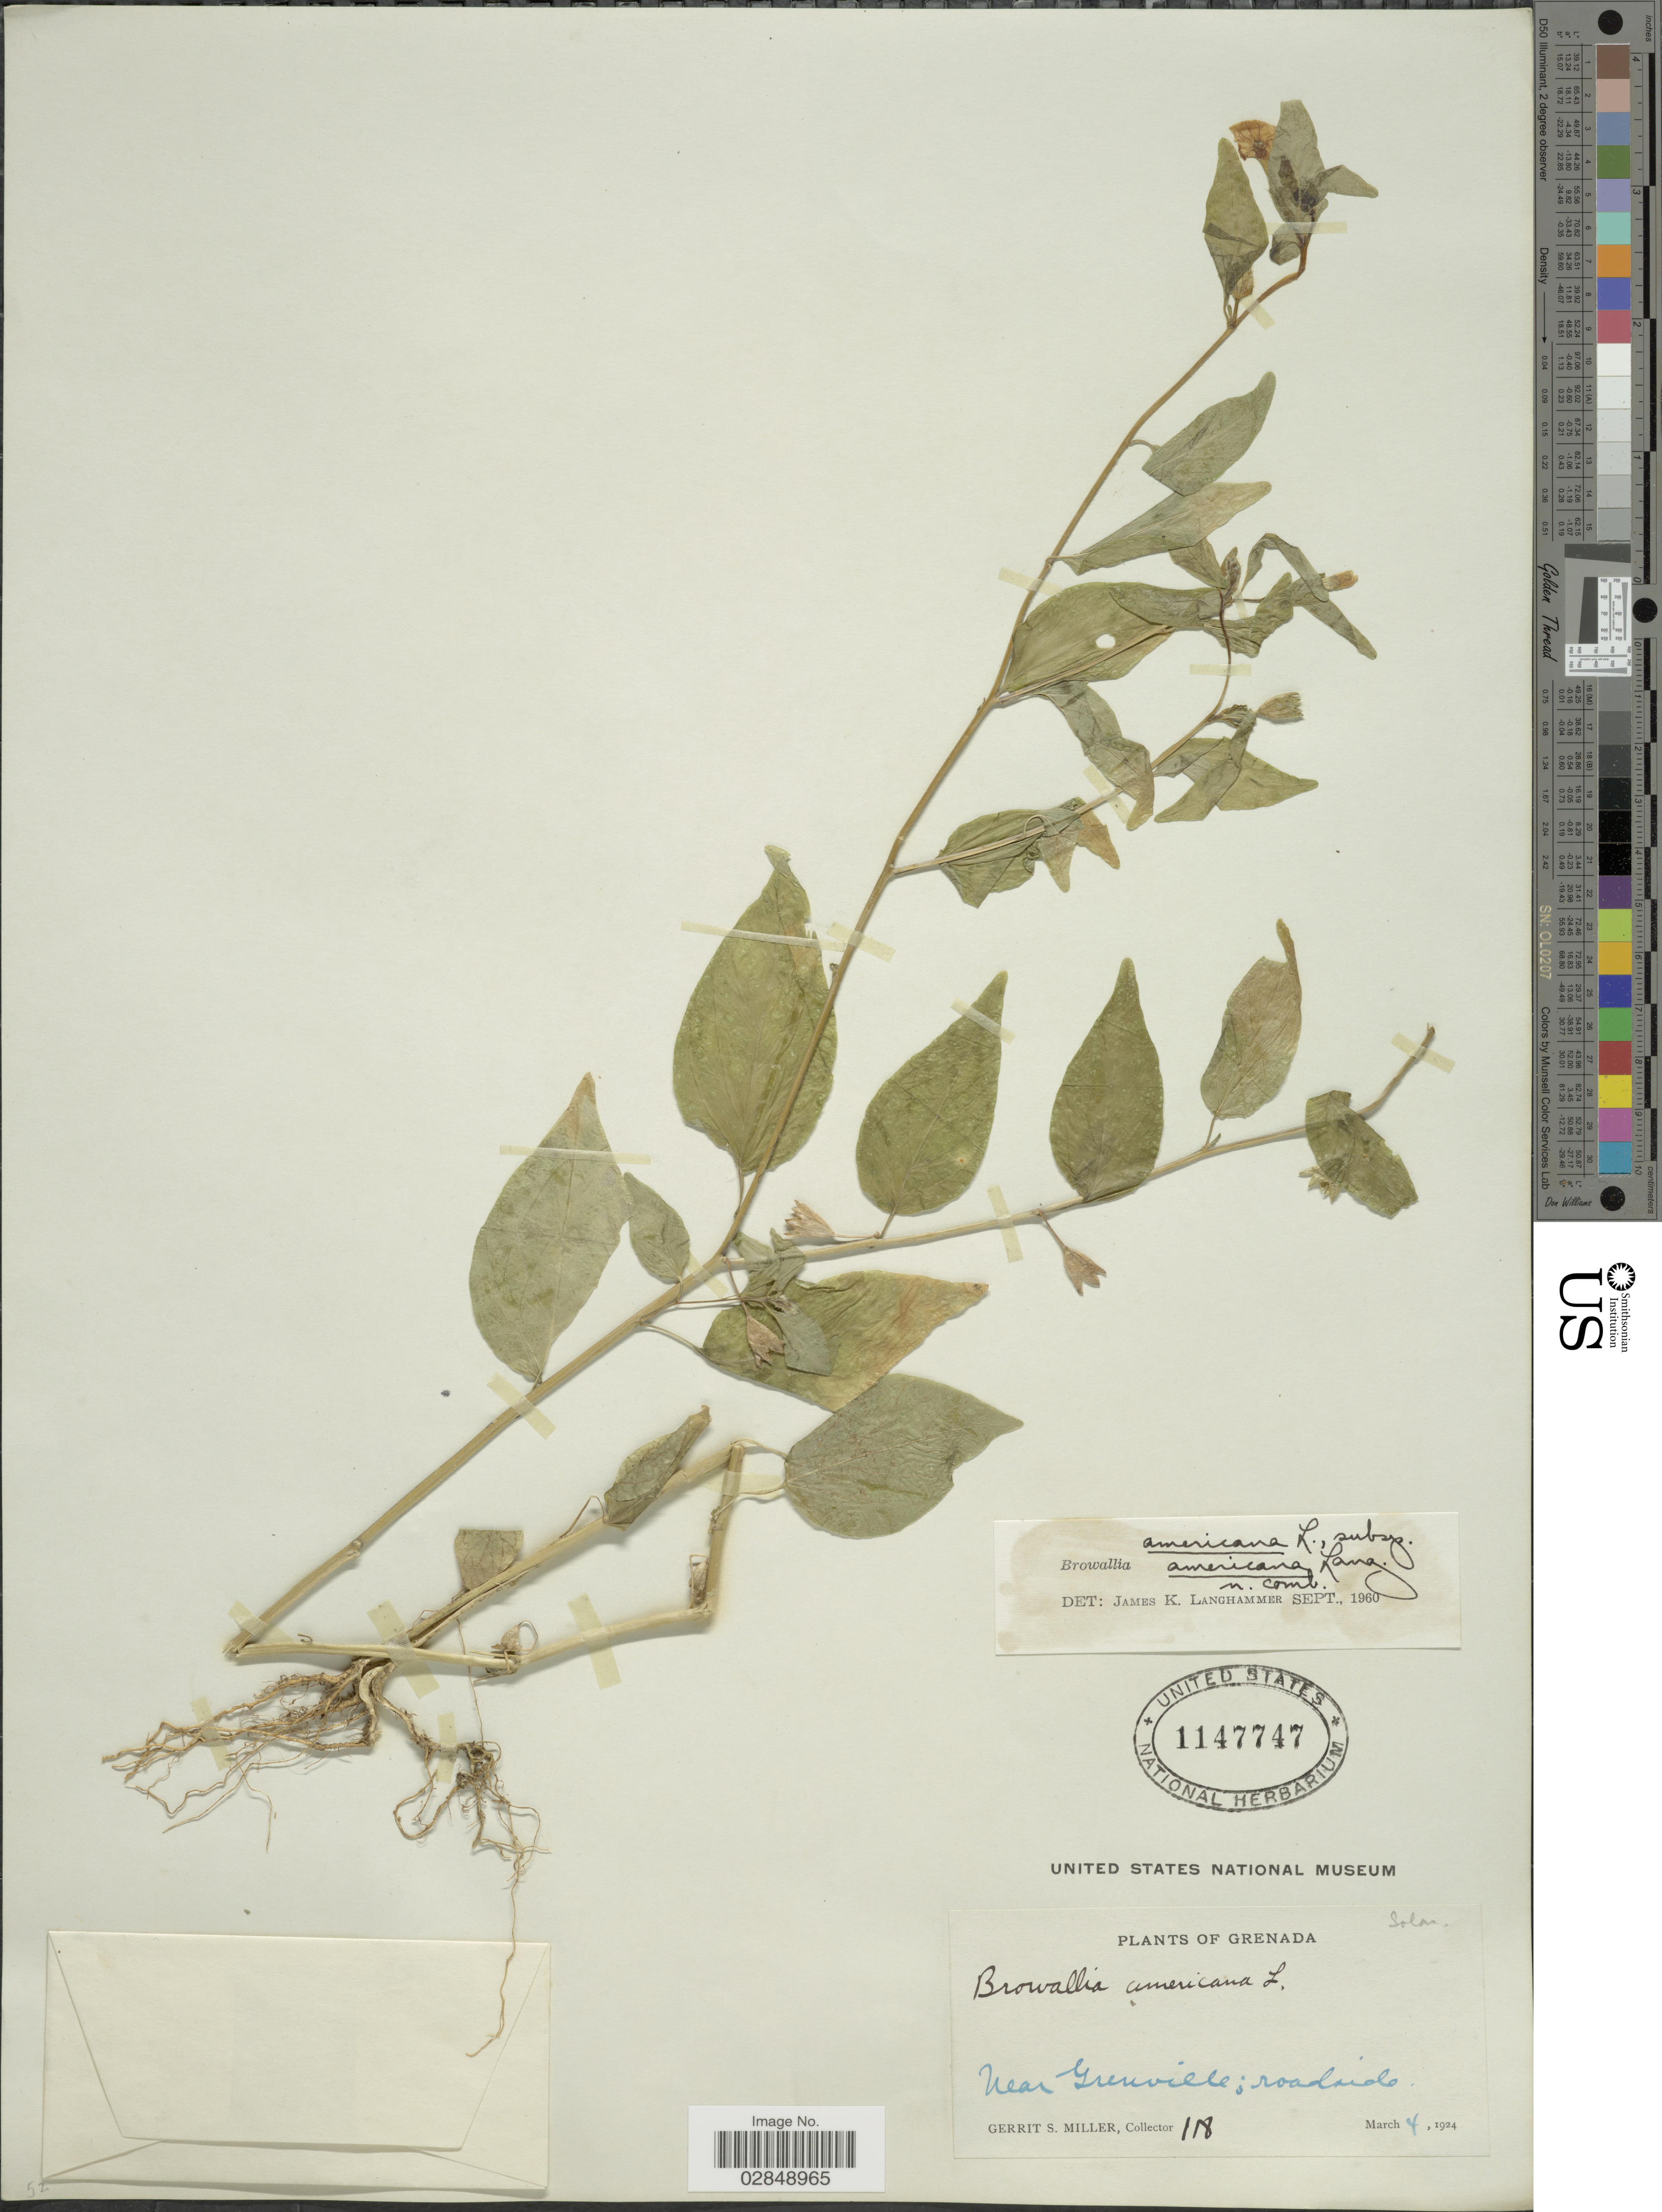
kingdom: Plantae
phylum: Tracheophyta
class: Magnoliopsida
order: Solanales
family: Solanaceae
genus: Browallia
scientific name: Browallia americana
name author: L.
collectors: G. S. Miller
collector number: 118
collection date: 1924-03-04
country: Grenada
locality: Near Greenville.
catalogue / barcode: US 1147747